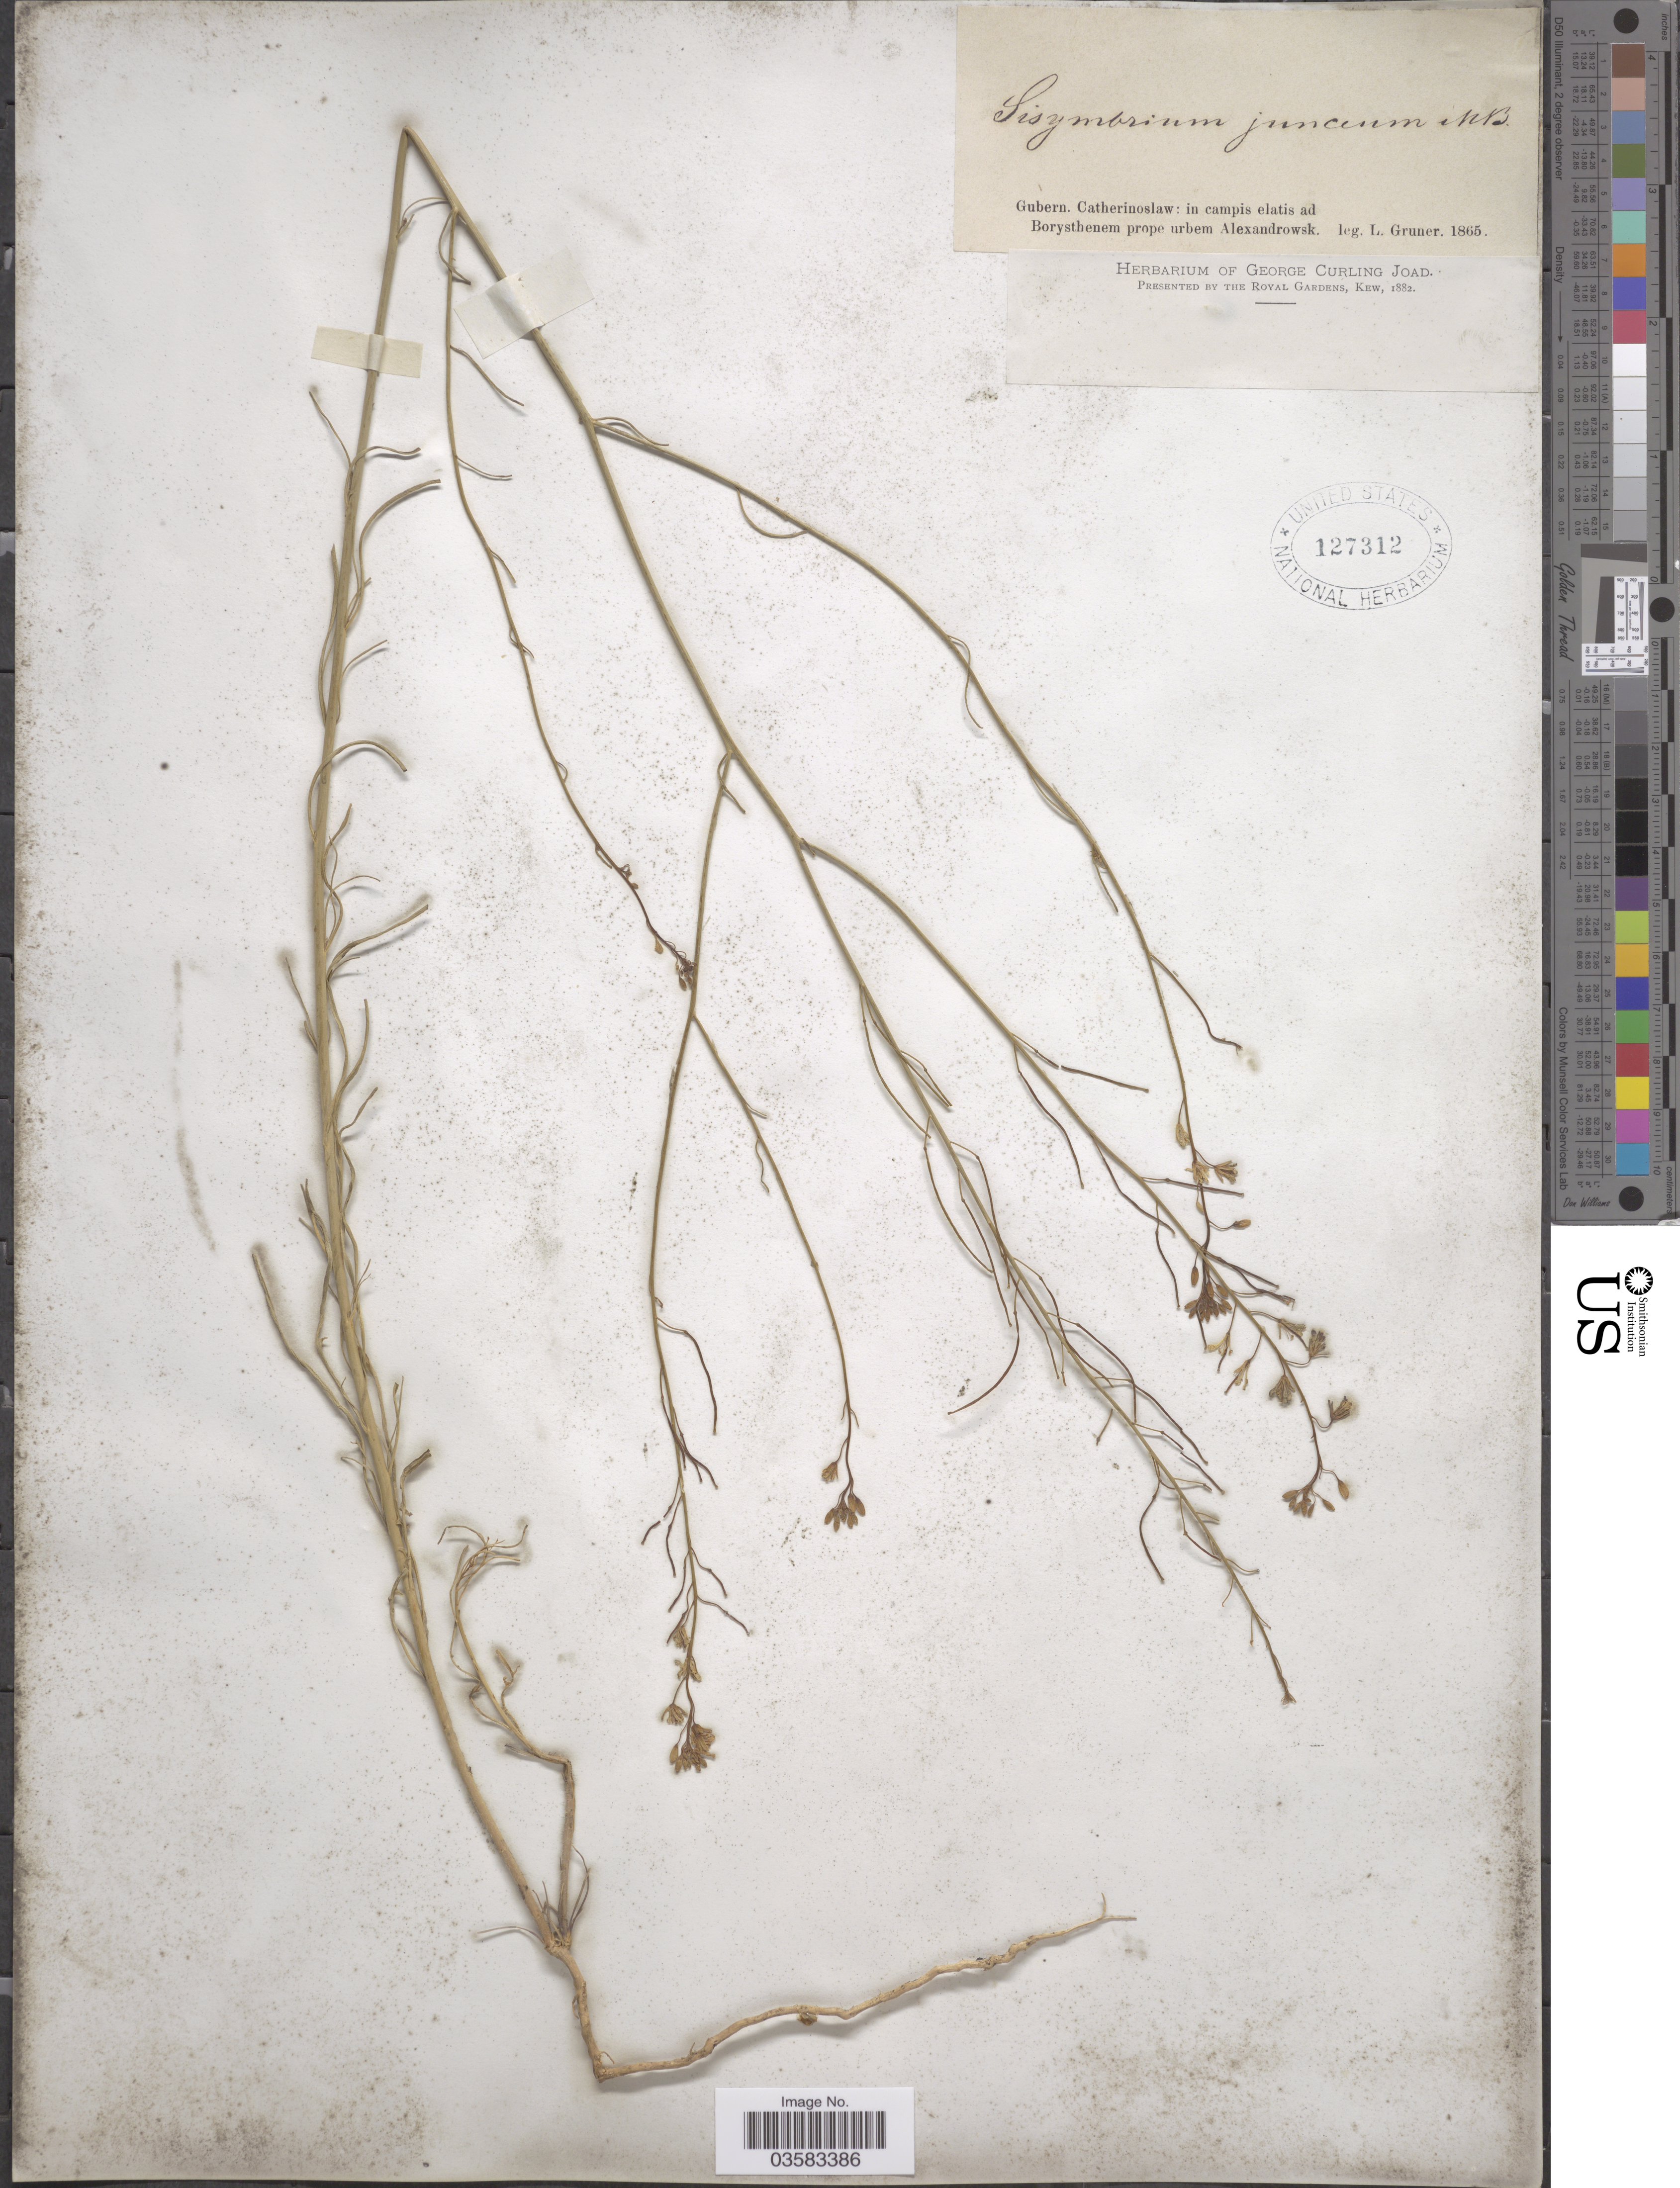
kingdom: Plantae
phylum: Tracheophyta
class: Magnoliopsida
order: Brassicales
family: Brassicaceae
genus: Sisymbrium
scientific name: Sisymbrium junceum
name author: Molk.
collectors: L. F. Gruner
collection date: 1865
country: Ukraine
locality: Gubern. Catherinoslaw: in campis elatis ad Borysthenem prope urbem Alexandrowsk.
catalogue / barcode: US 127312